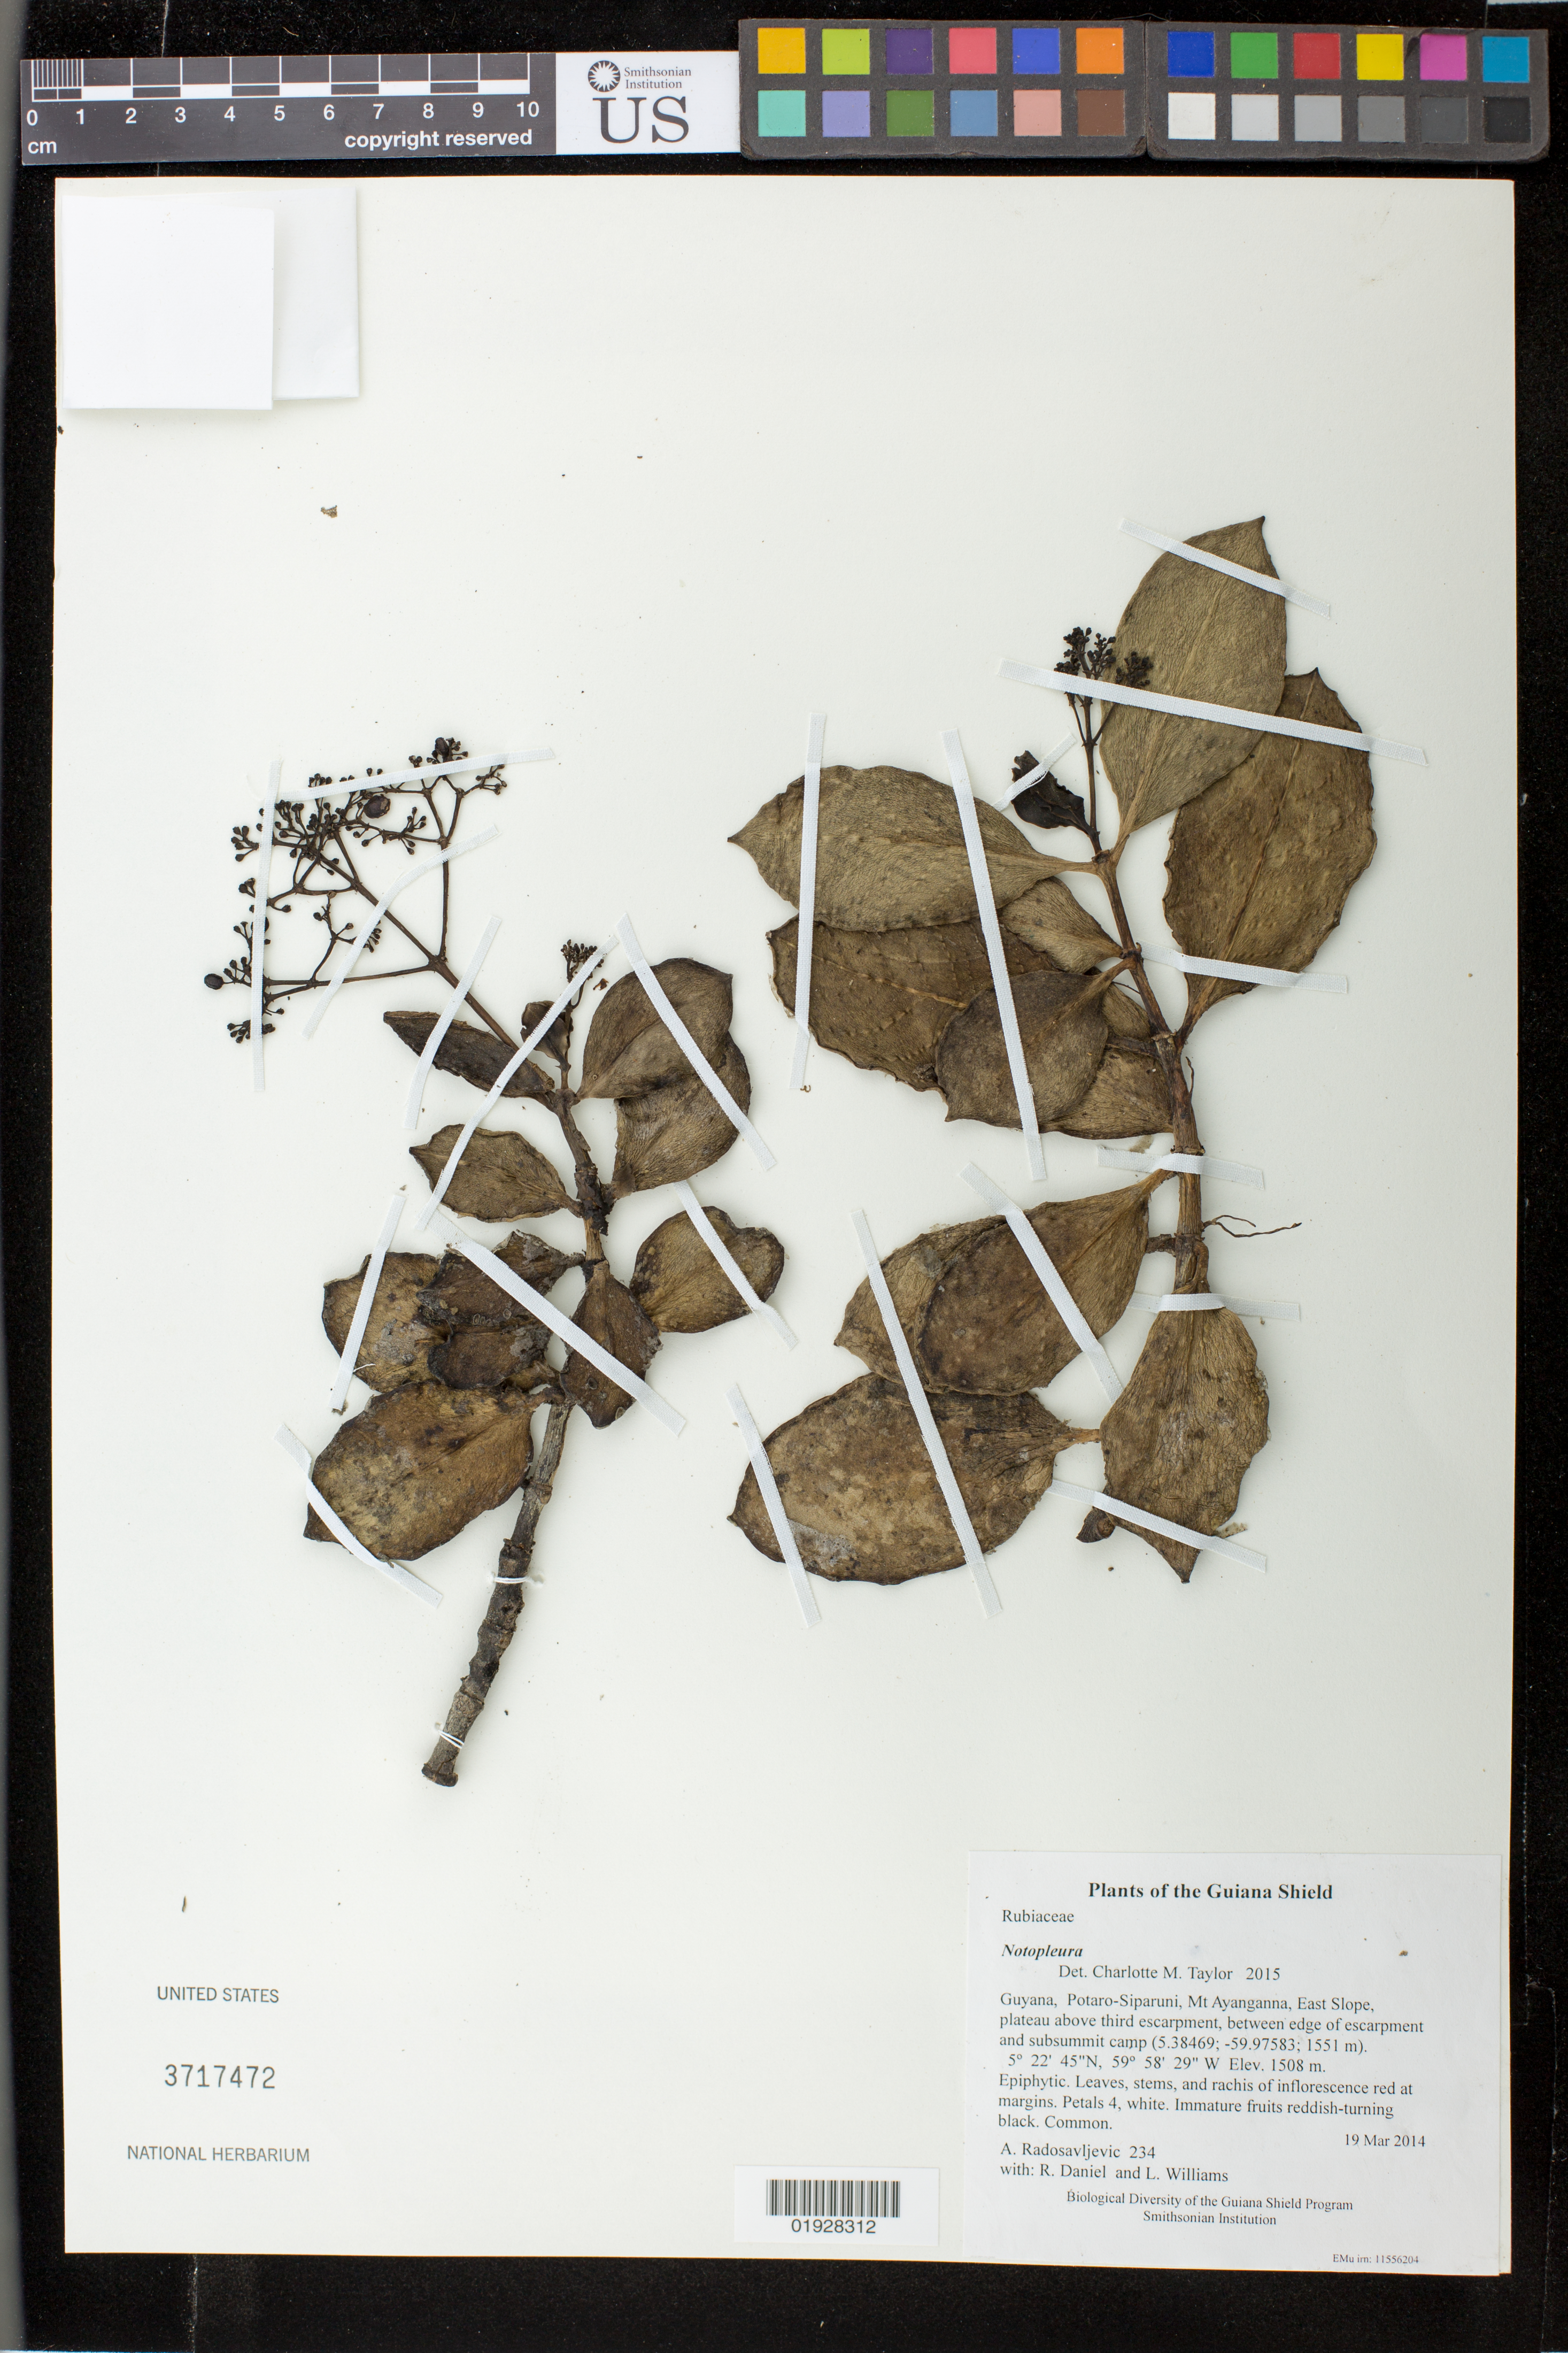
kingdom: Plantae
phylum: Tracheophyta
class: Magnoliopsida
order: Gentianales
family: Rubiaceae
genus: Notopleura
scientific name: Notopleura sp.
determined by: Taylor, Charlotte M.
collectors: A. Radosavljevic, R. Daniel & L. Williams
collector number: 234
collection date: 2014-03-19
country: Guyana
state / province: Potaro-Siparuni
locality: Mt Ayanganna, East Slope, plateau above third escarpment, between edge of escarpment and subsummit camp (5.38469; -59.97583; 1551 m).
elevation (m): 1508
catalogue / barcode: US 3717472